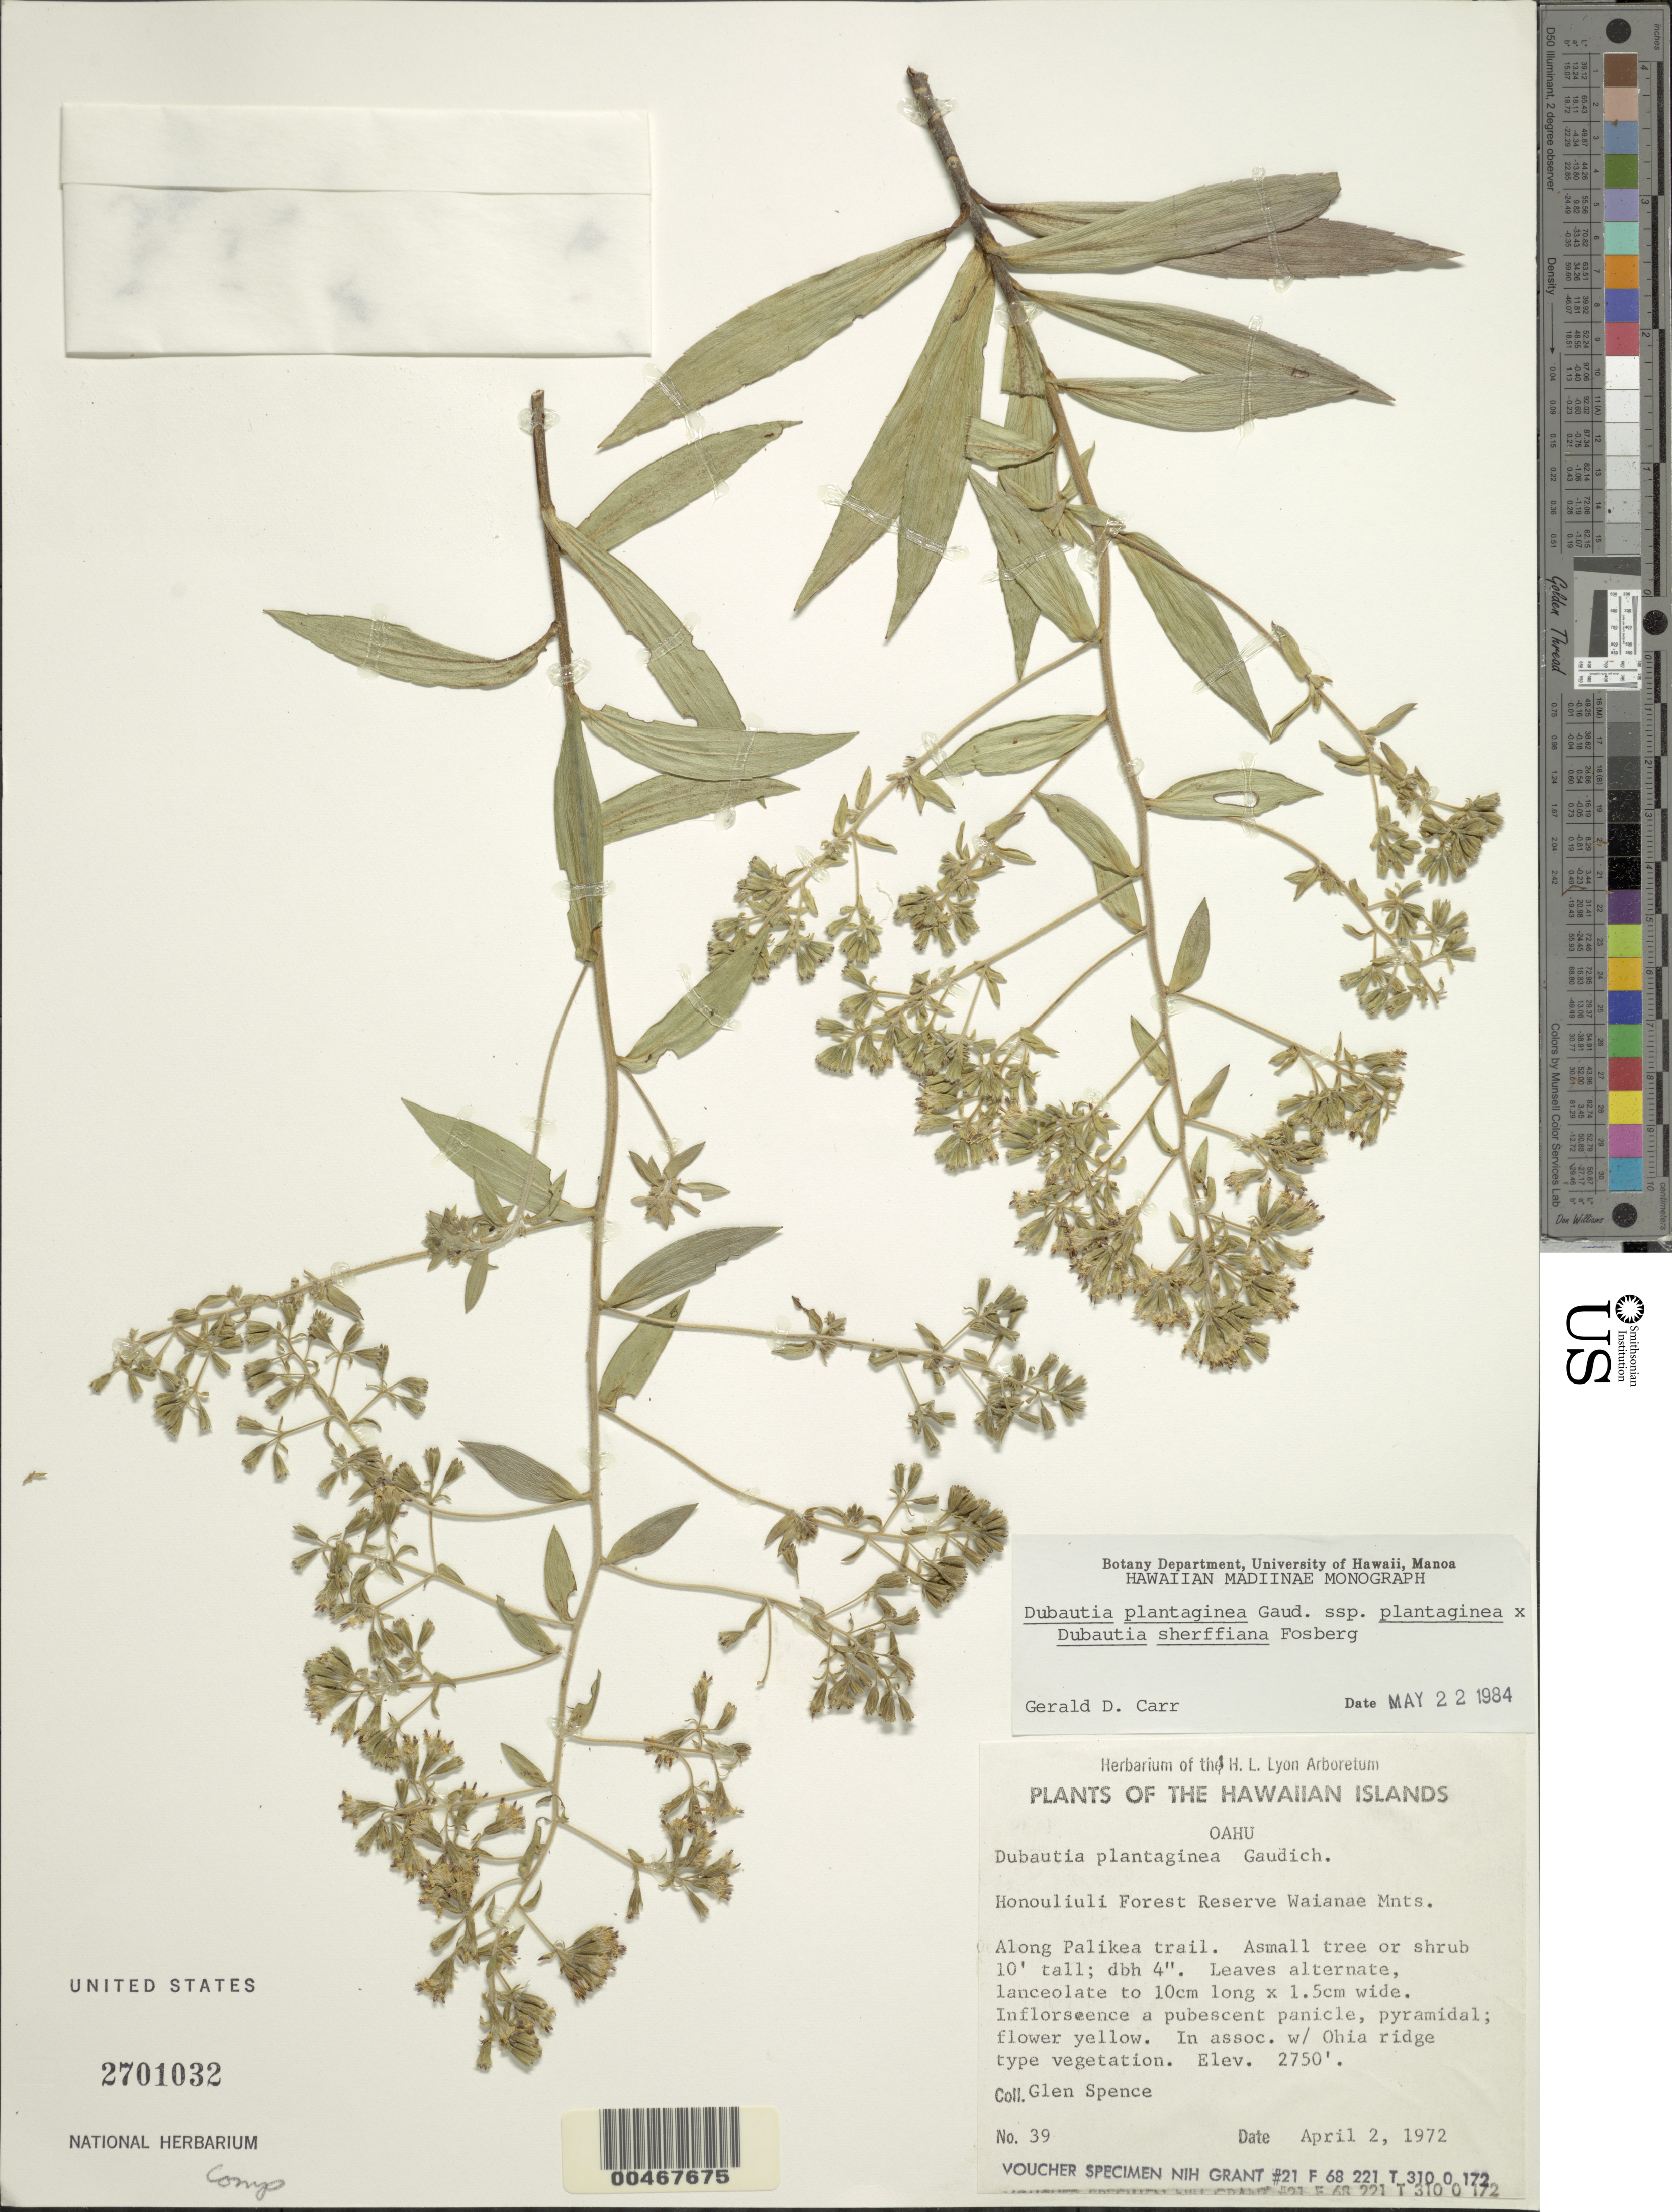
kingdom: Plantae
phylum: Tracheophyta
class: Magnoliopsida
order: Asterales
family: Asteraceae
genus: Dubautia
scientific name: Dubautia plantaginea subsp. plantaginea x D. sherffiana Fosberg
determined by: Carr, G. D.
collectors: G. Spence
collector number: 39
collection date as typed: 2 Apr 1972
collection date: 1972-04-02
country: United States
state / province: Hawaii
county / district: Honolulu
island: Oahu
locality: Along Palikea trail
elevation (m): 838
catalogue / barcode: US 2701032